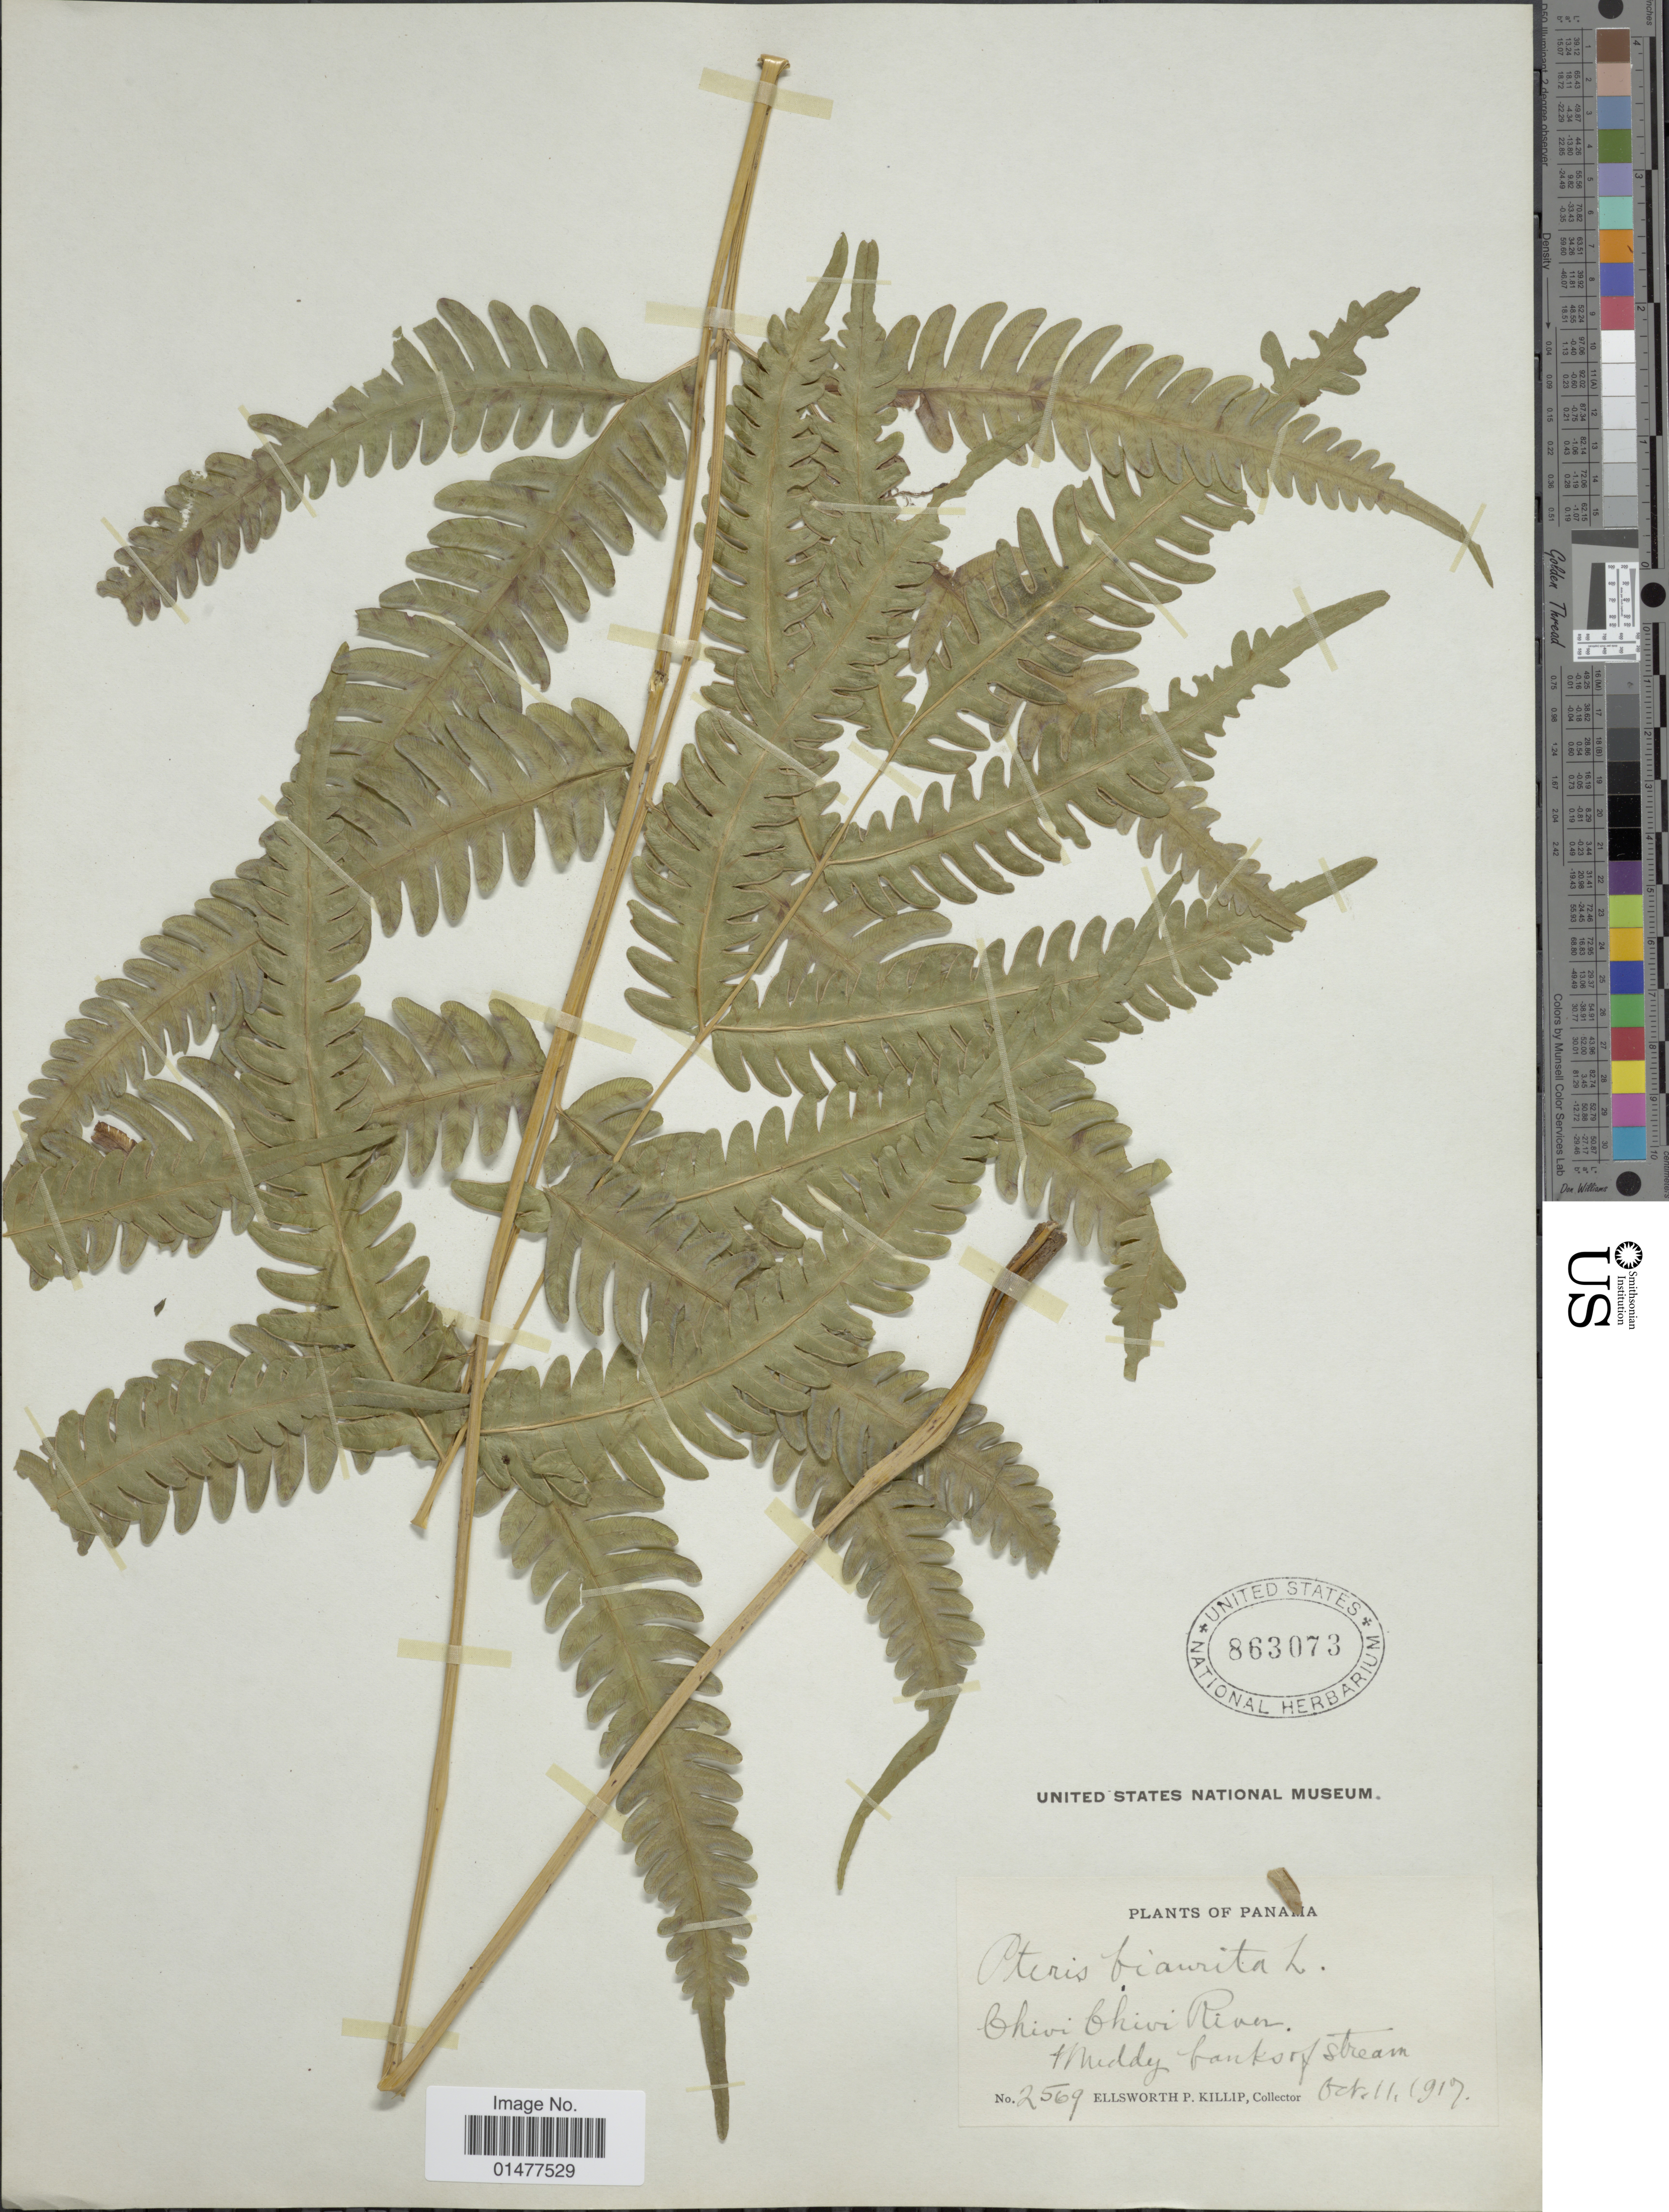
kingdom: Plantae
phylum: Tracheophyta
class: Polypodiopsida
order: Polypodiales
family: Pteridaceae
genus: Pteris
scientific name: Pteris biaurita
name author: L.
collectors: E. P. Killip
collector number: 2569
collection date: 1917-10-11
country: Panama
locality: Chivi Chivi River, muddy banks of stream.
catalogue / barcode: US 863073